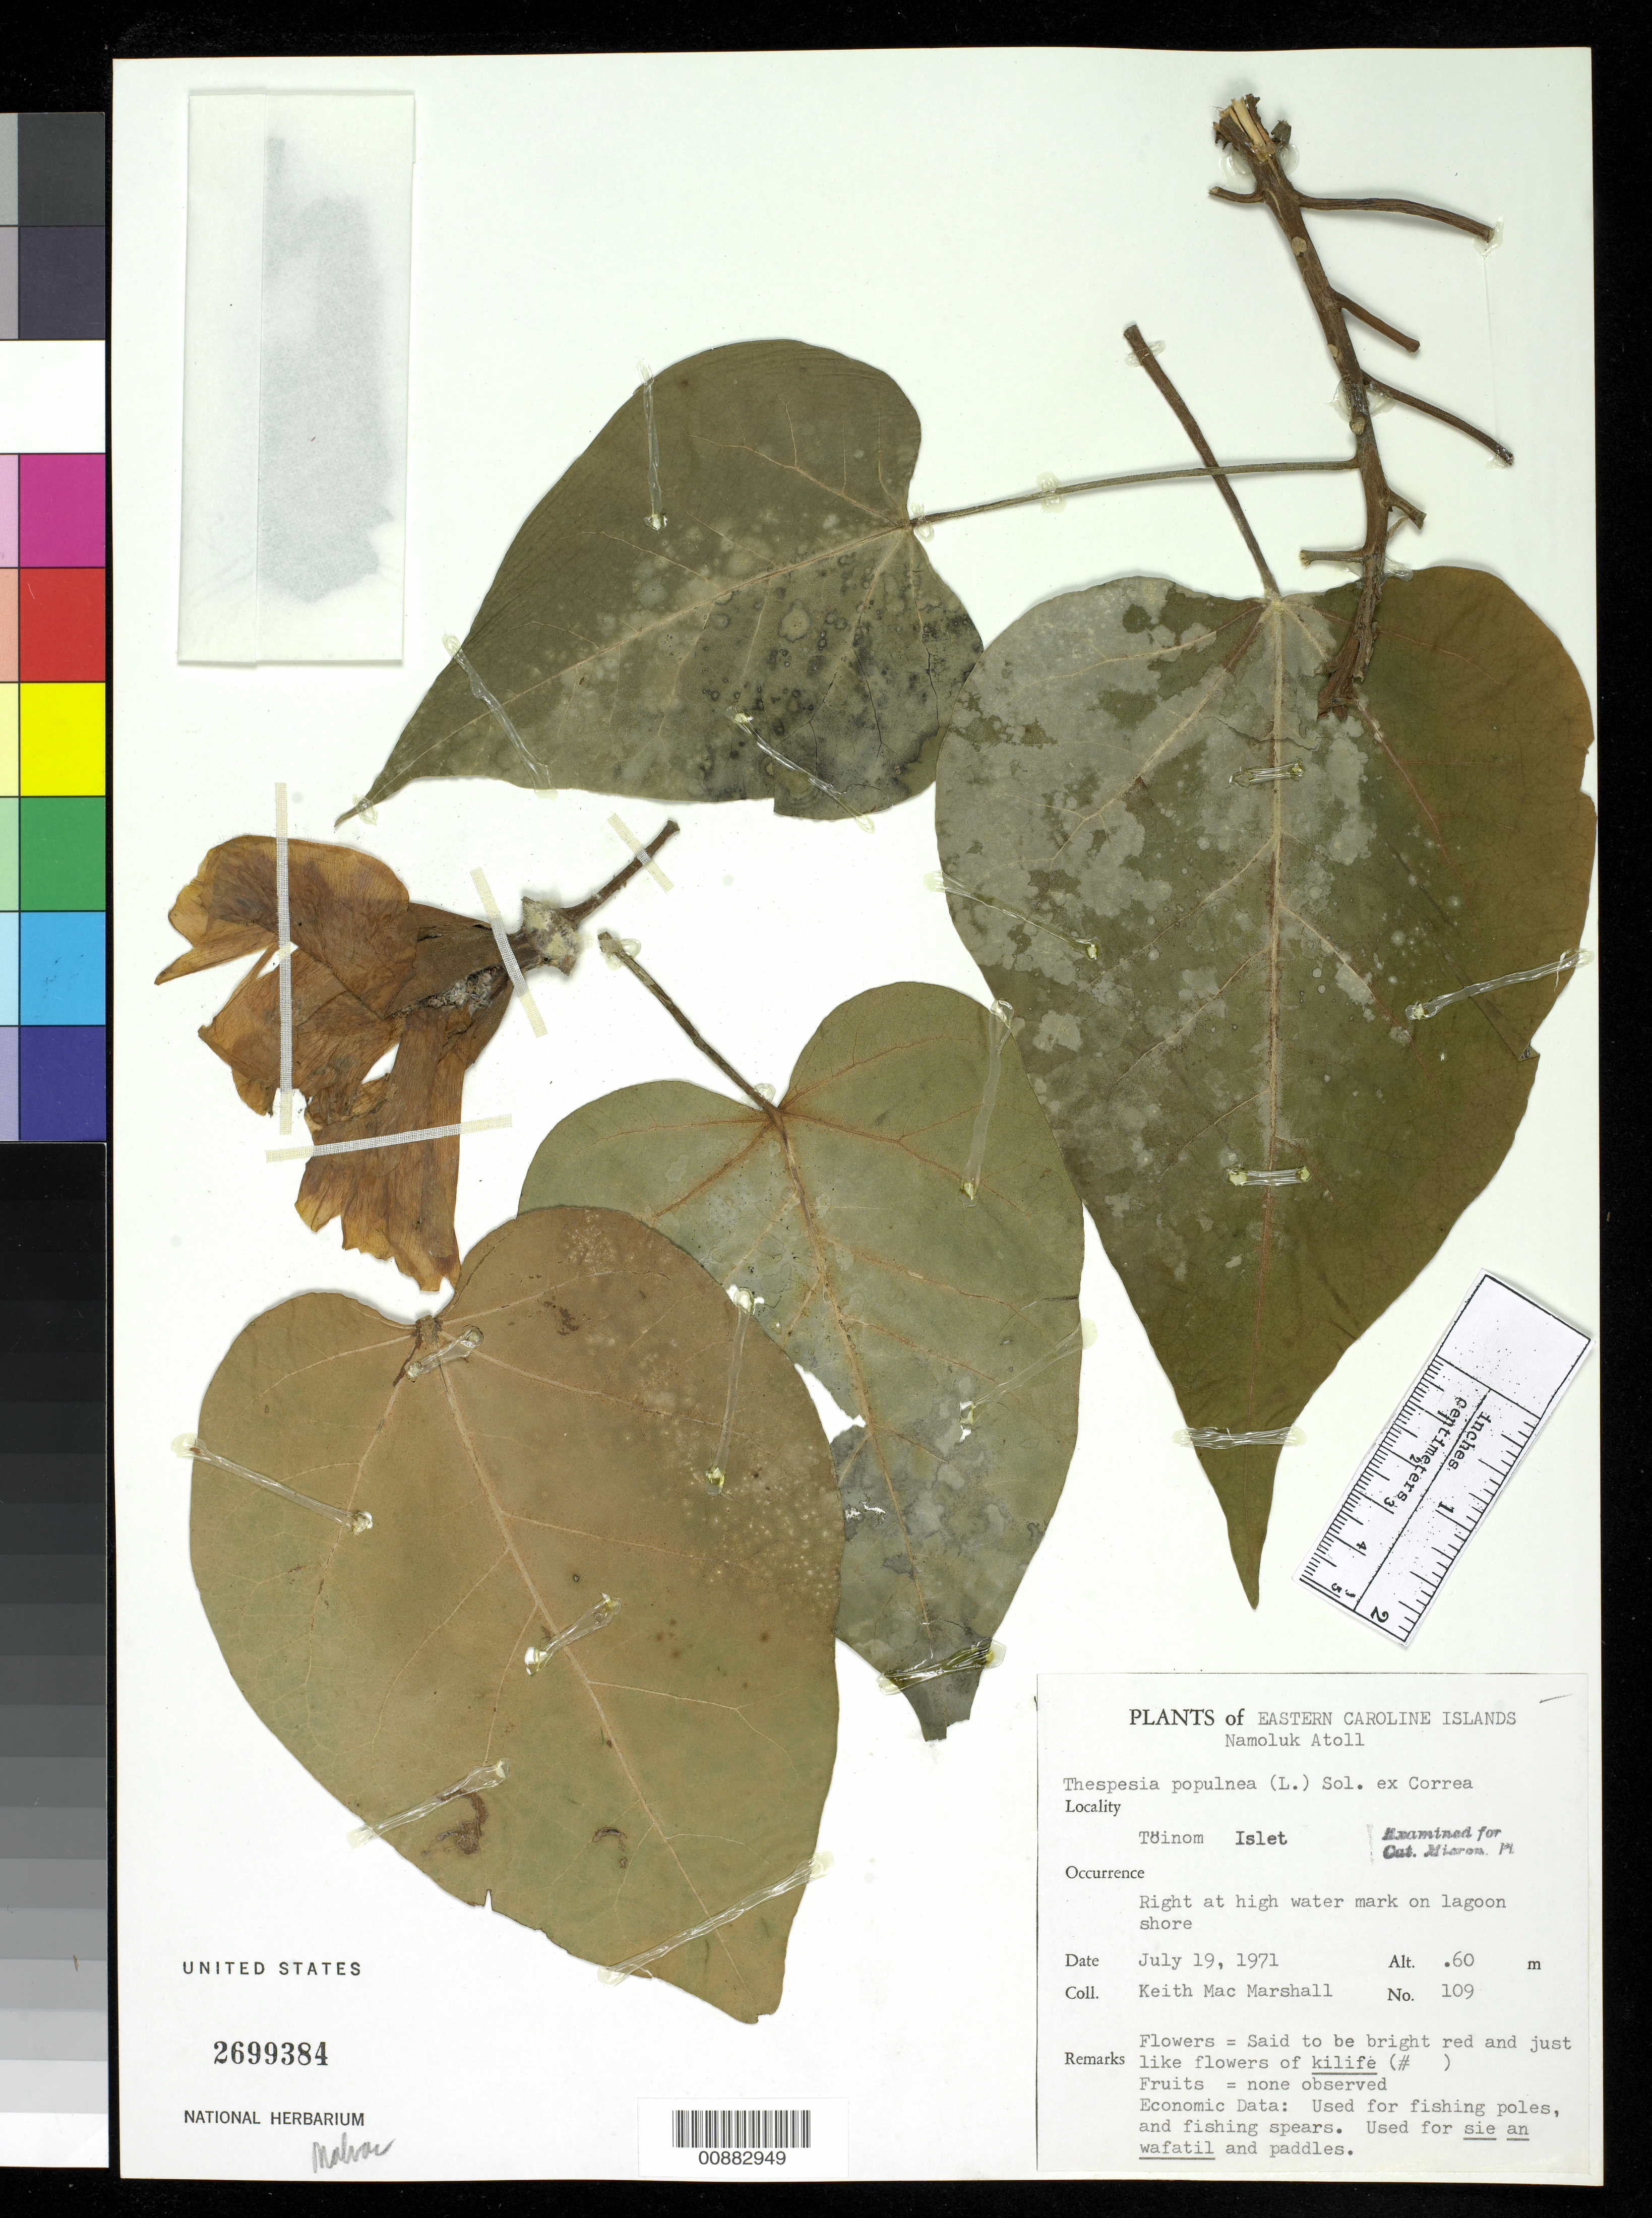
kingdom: Plantae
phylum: Tracheophyta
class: Magnoliopsida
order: Malvales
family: Malvaceae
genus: Thespesia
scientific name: Thespesia populnea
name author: (L.) Sol. ex Corrêa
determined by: Areces Berazaín, F.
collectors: V. Carroll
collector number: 109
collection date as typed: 24 Jul 1966 to 30 Jul 1966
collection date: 1966-07-24/1966-07-30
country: Micronesia, Federated States of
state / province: Pohnpei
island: Nukuoro Atoll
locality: Nukuoro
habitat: right at high water mark on lagoon shore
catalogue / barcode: US 2699384